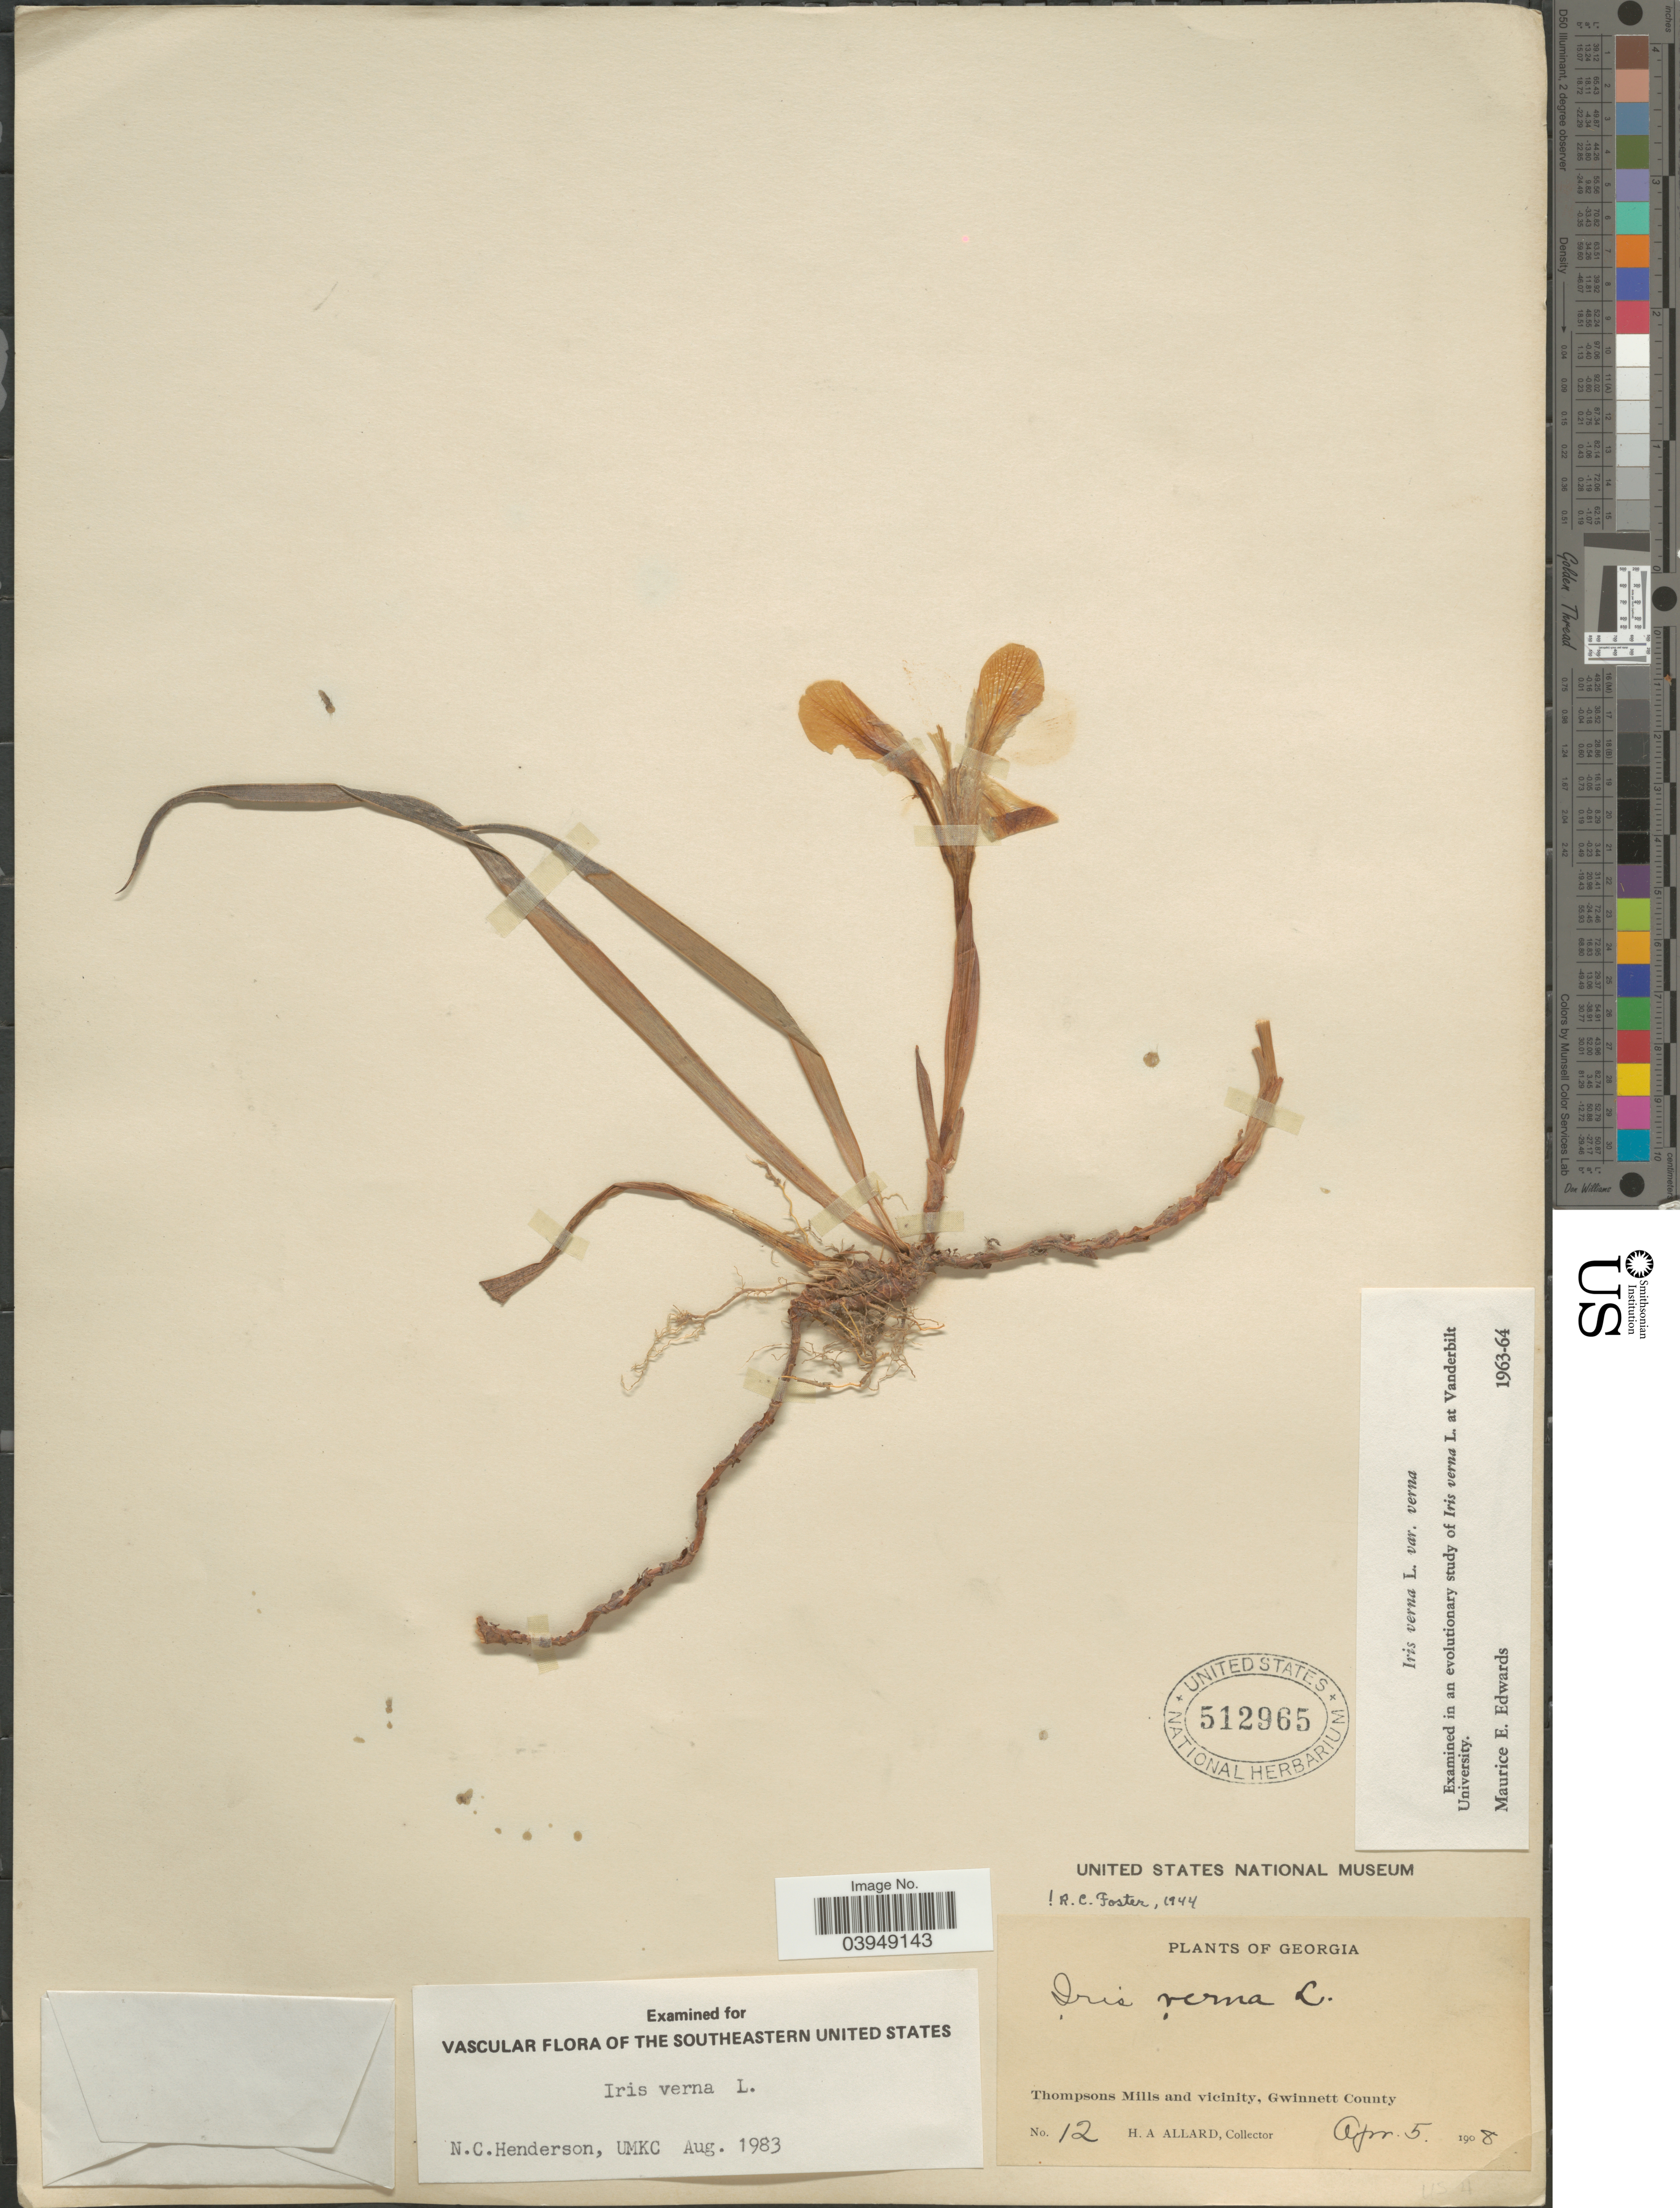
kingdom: Plantae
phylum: Tracheophyta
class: Liliopsida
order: Asparagales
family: Iridaceae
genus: Iris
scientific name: Iris verna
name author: L.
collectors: H. A. Allard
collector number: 12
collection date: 1908-04-05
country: United States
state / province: Georgia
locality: Thompsons Mills and vicinity, Gwinnett County.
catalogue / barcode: US 512965